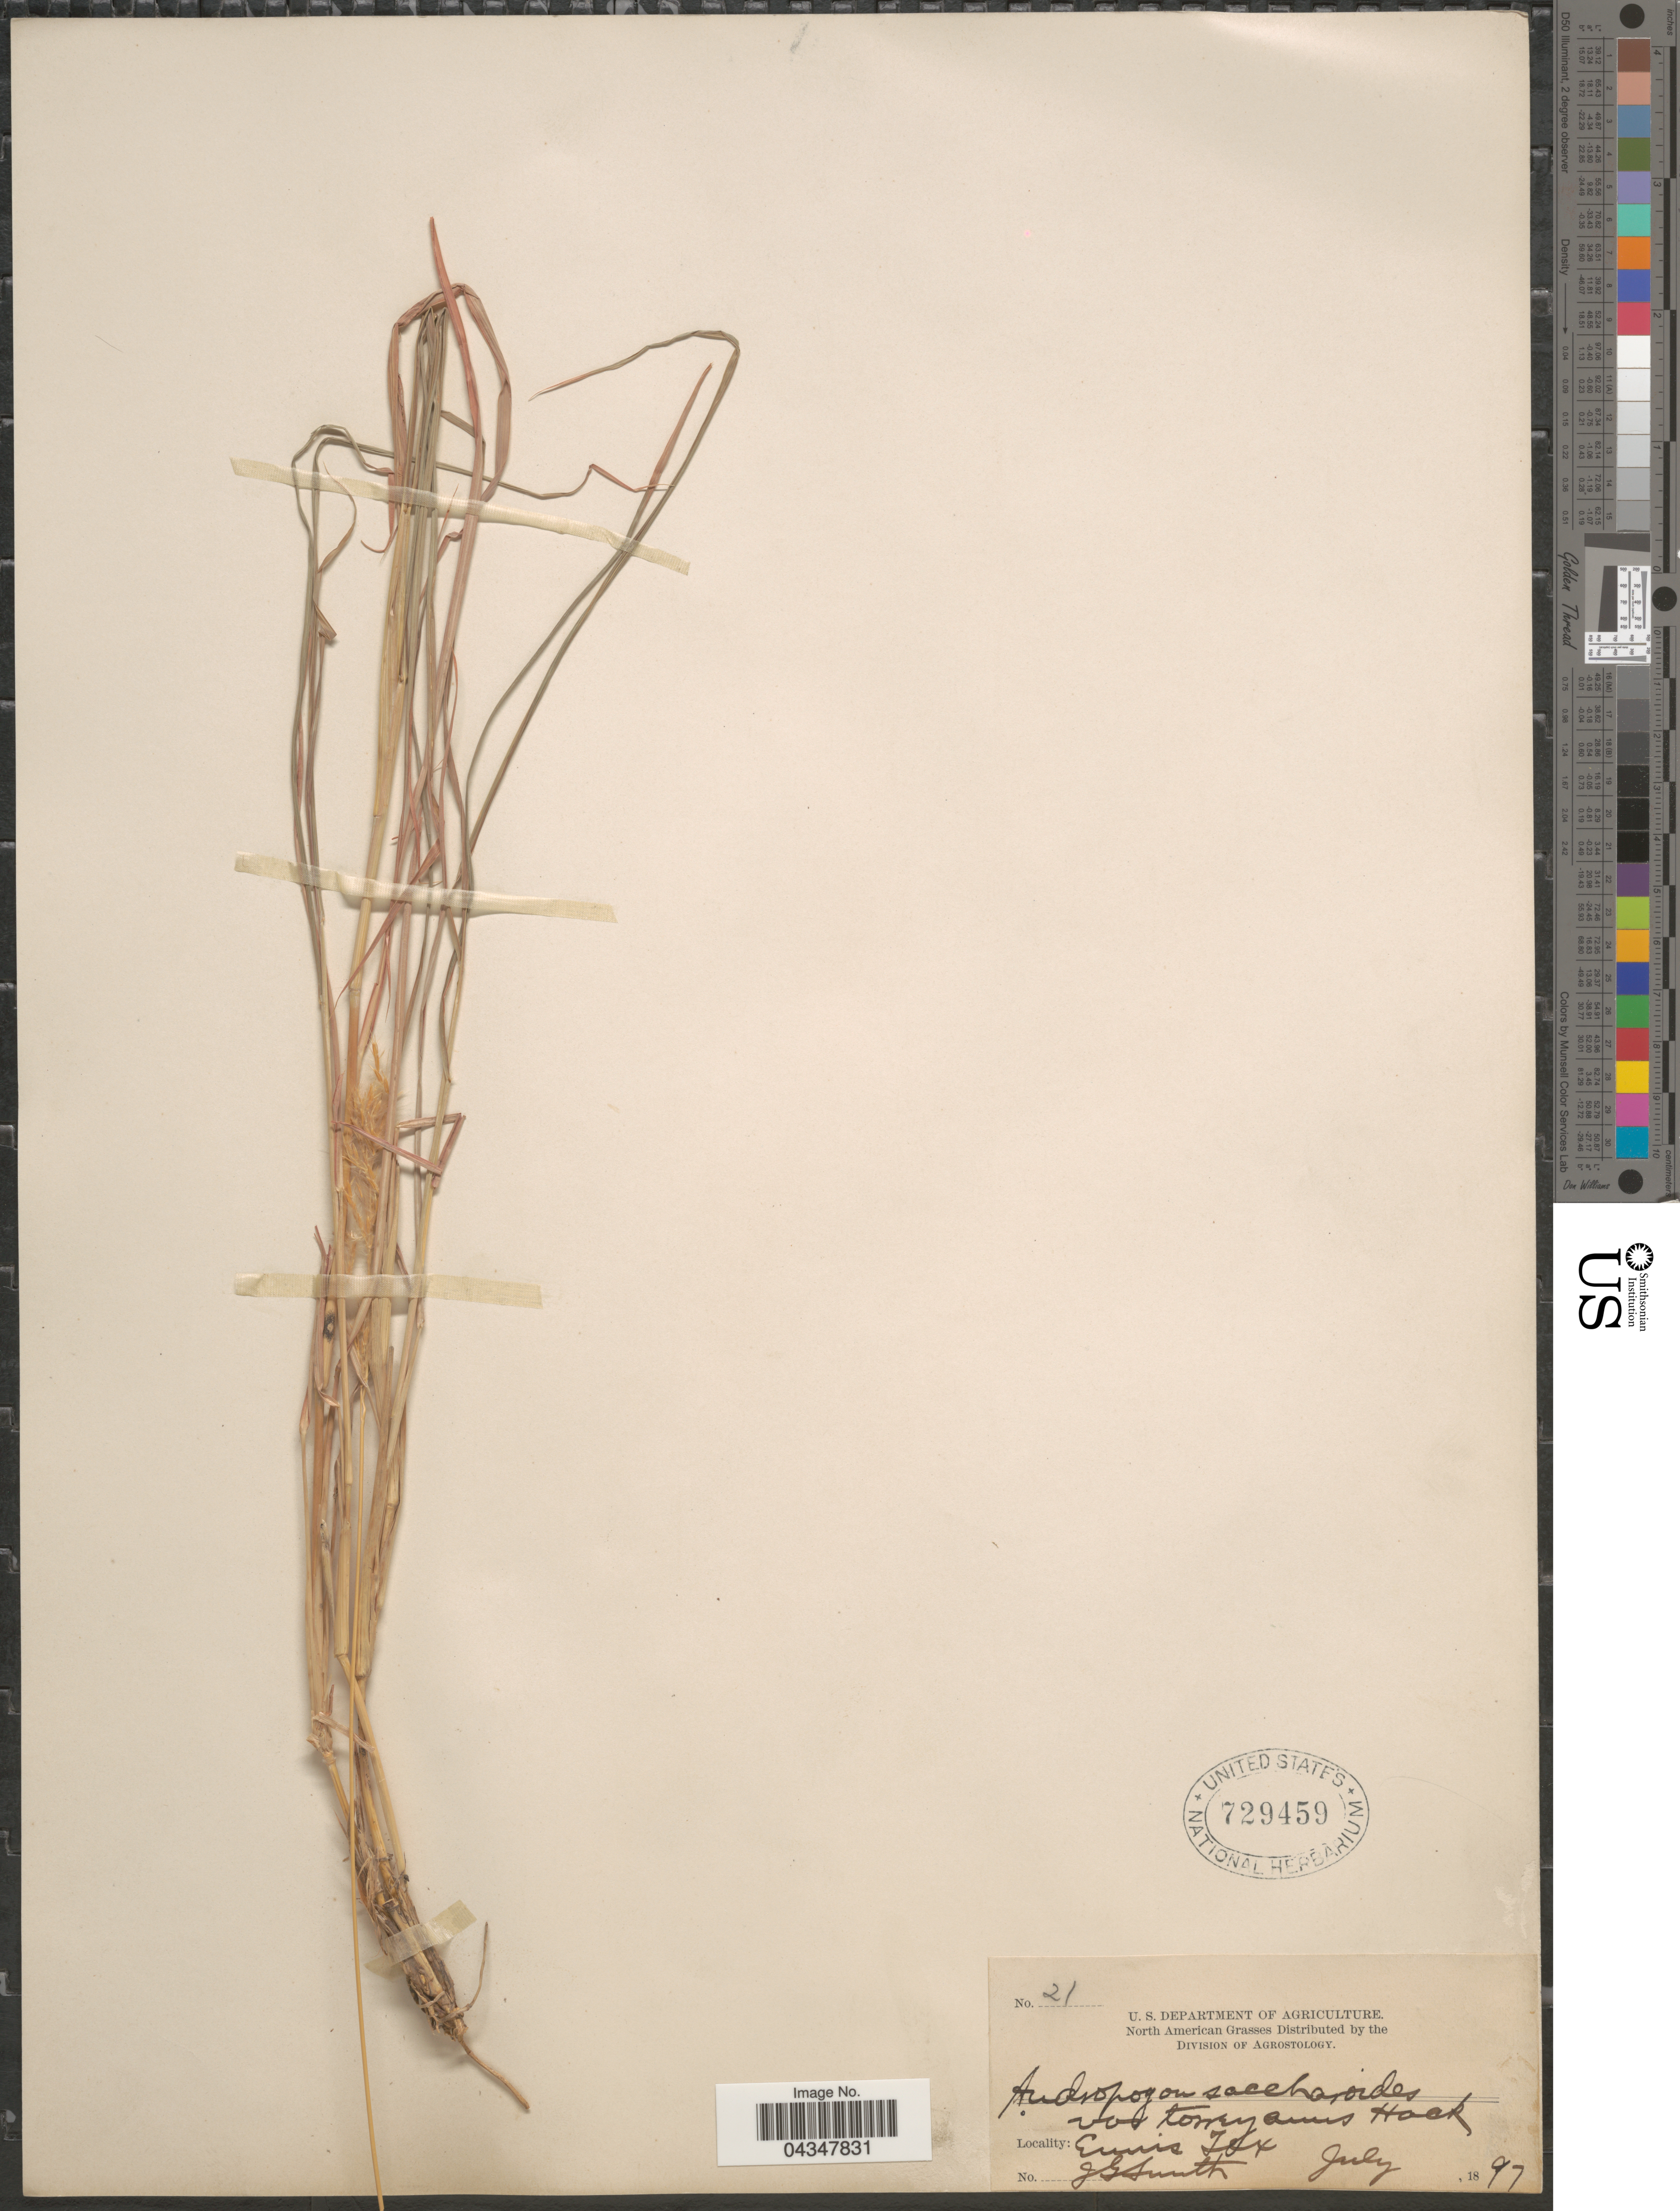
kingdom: Plantae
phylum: Tracheophyta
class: Liliopsida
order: Poales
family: Poaceae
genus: Bothriochloa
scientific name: Bothriochloa saccharoides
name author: (Sw.) Rydb.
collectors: J. G. Smith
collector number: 21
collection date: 1897-07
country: United States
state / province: Texas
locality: Eunis.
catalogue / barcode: US 729459